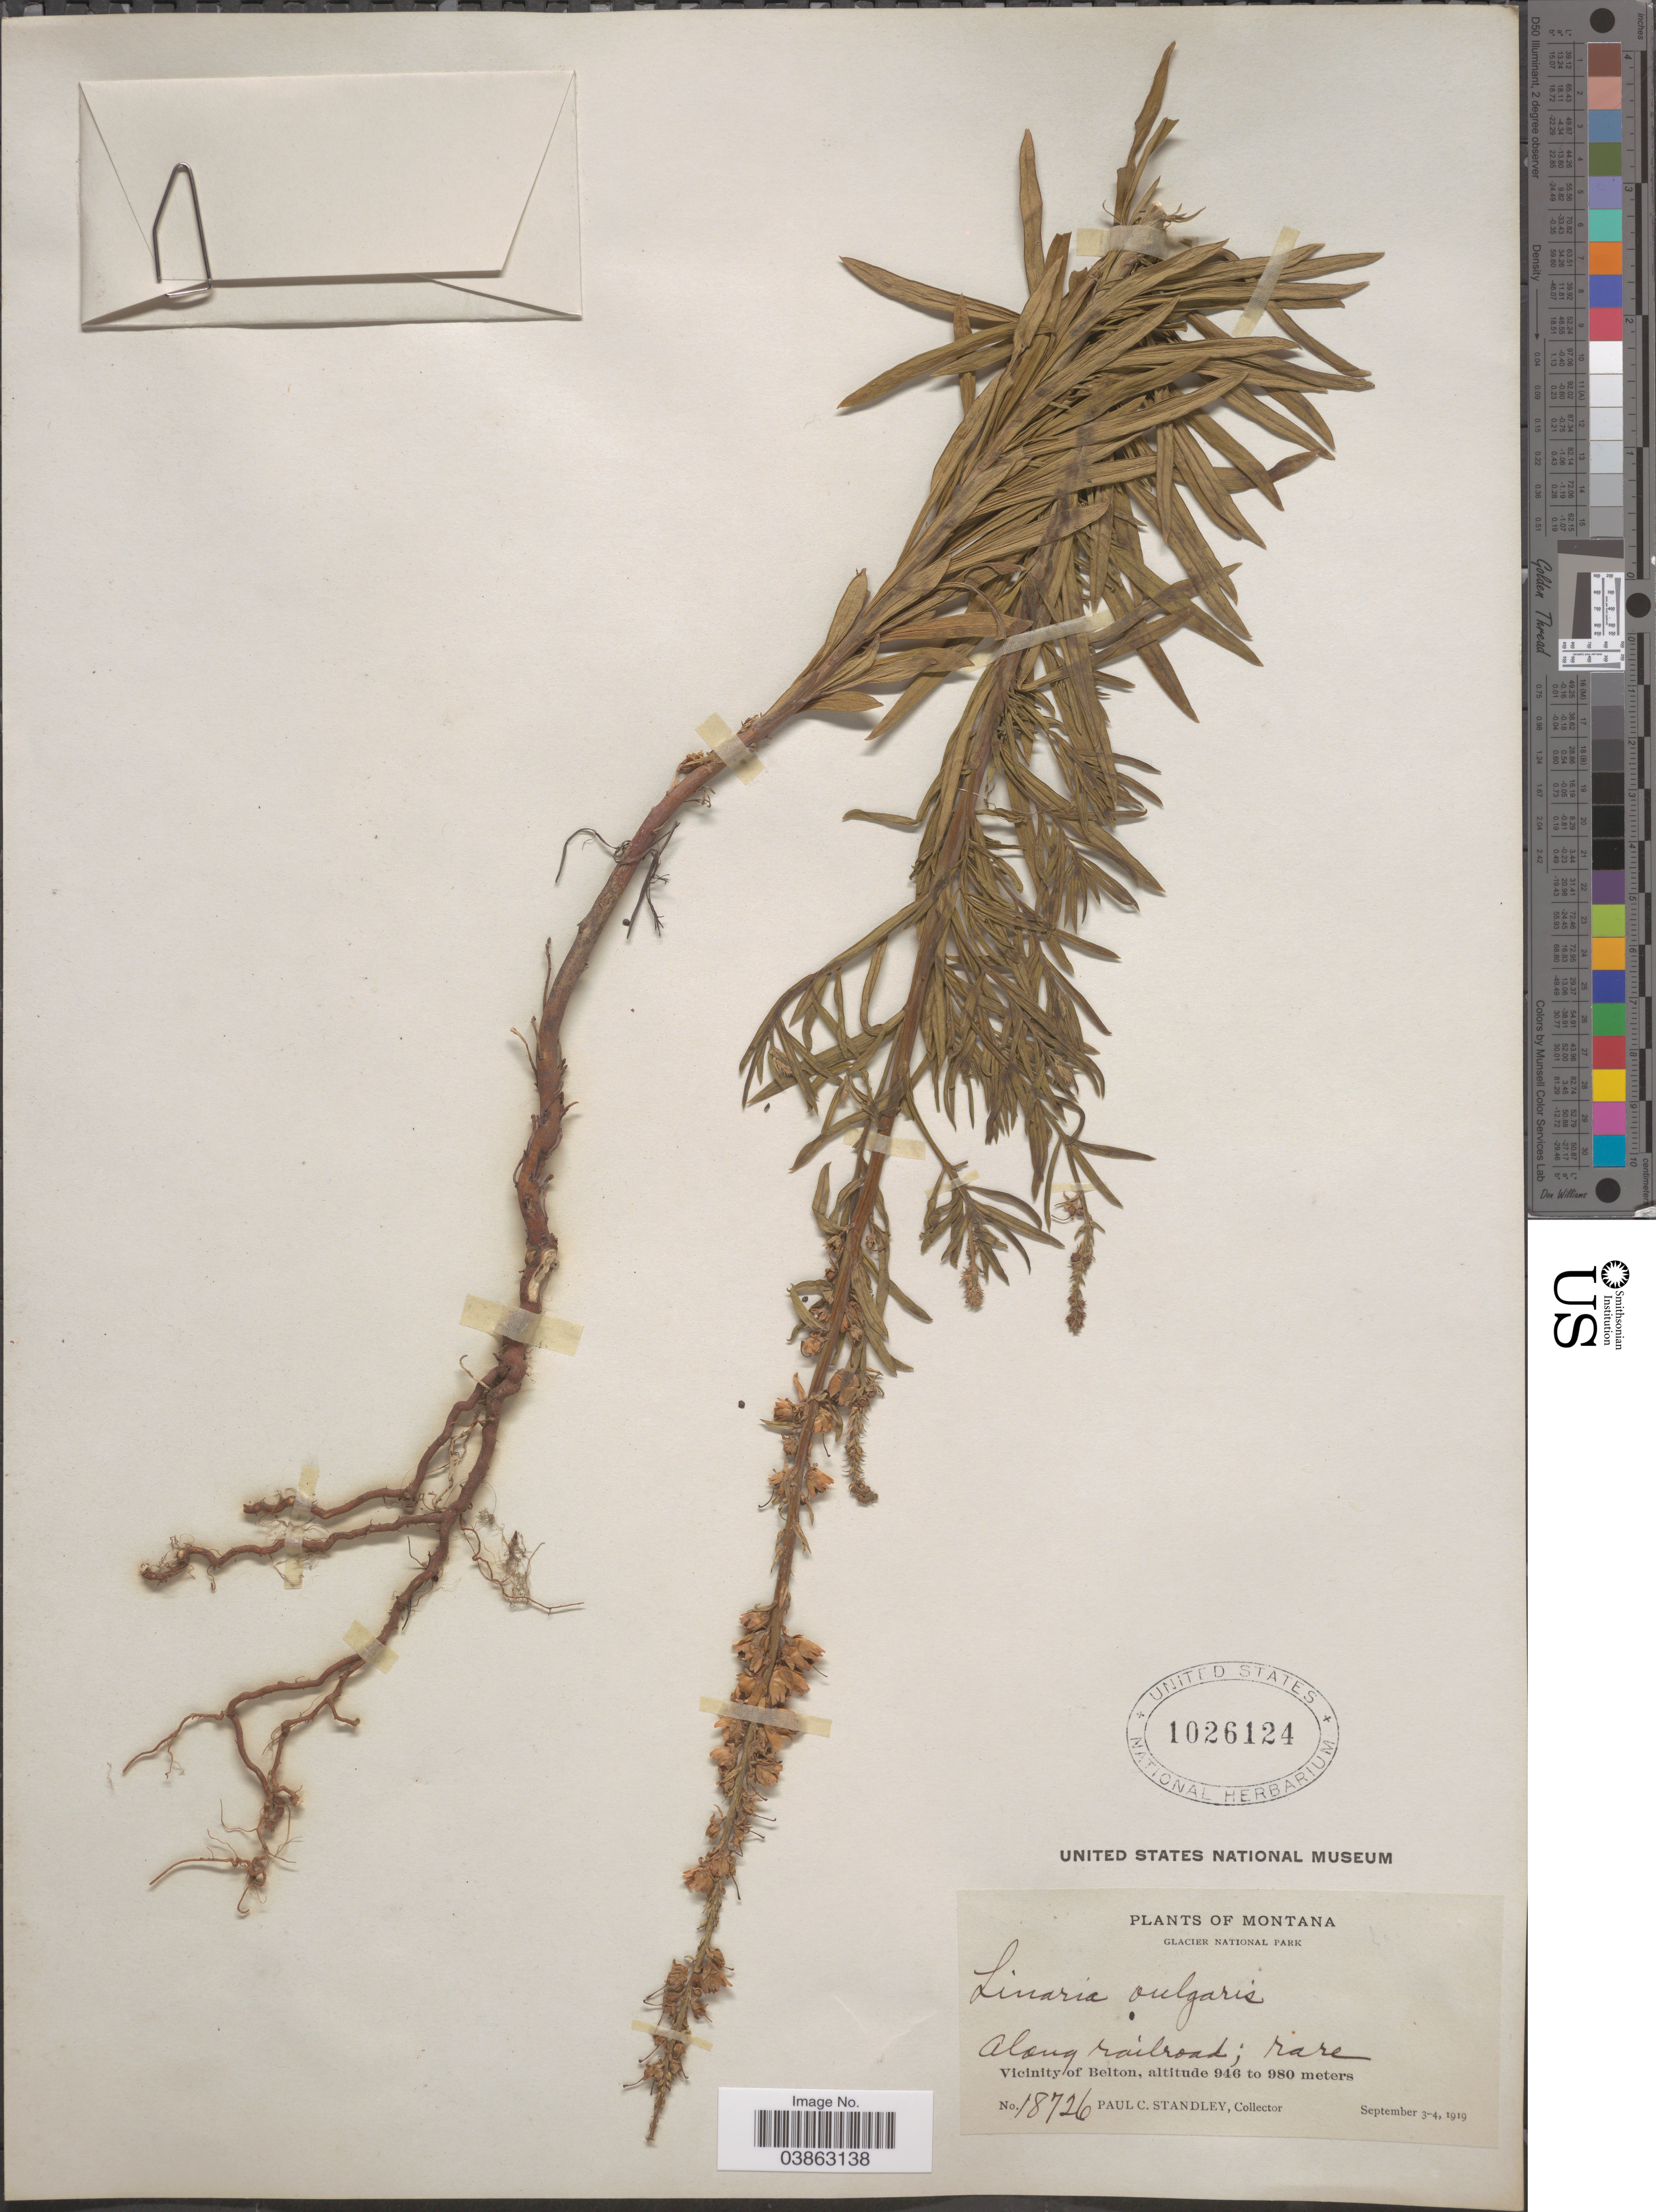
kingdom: Plantae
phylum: Tracheophyta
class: Magnoliopsida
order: Lamiales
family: Plantaginaceae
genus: Linaria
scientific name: Linaria vulgaris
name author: Mill.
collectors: P. C. Standley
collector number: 18726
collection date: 1919-09-03/1919-09-04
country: United States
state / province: Montana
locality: Glacier National Park. Vicinity of Belton.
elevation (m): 946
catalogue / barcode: US 1026124